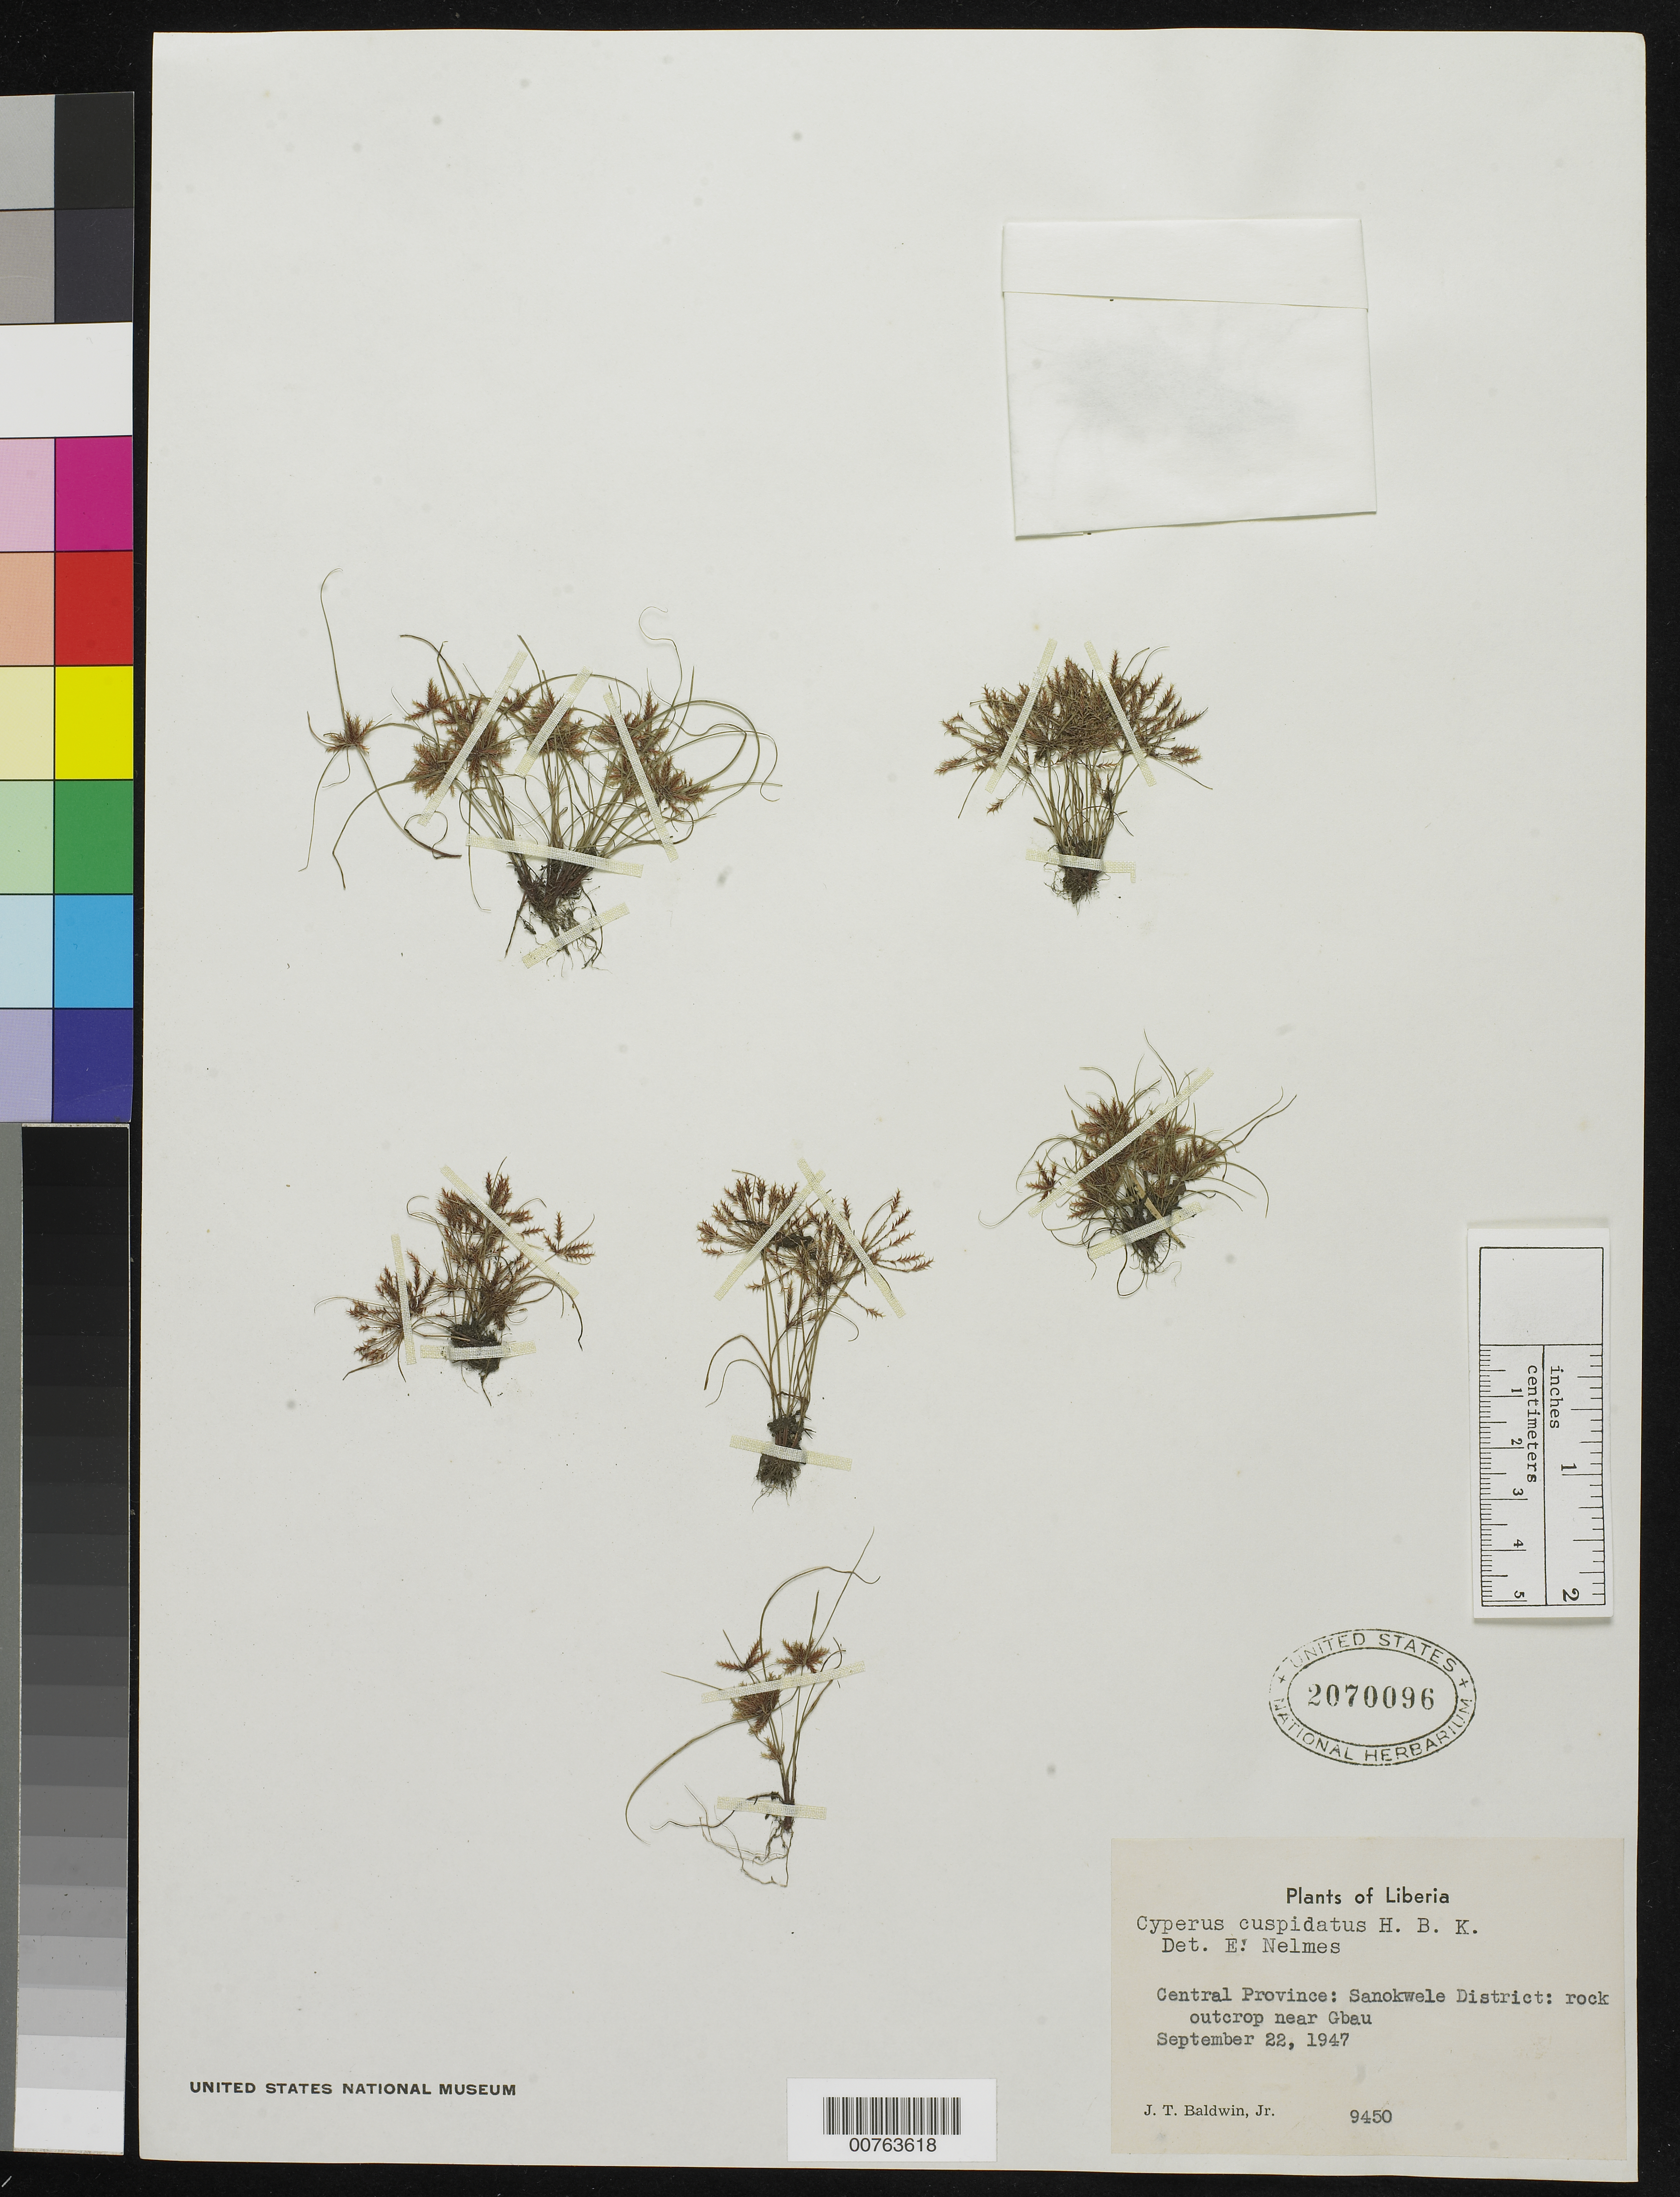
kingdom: Plantae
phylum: Tracheophyta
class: Liliopsida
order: Poales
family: Cyperaceae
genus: Cyperus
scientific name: Cyperus cuspidatus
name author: Kunth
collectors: J. T. Baldwin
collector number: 9450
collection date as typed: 22 Sep 1947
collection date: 1947-09-22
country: Liberia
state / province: Nimba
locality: Central Province: Sanokwele District, near Gbau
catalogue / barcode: US 2070096